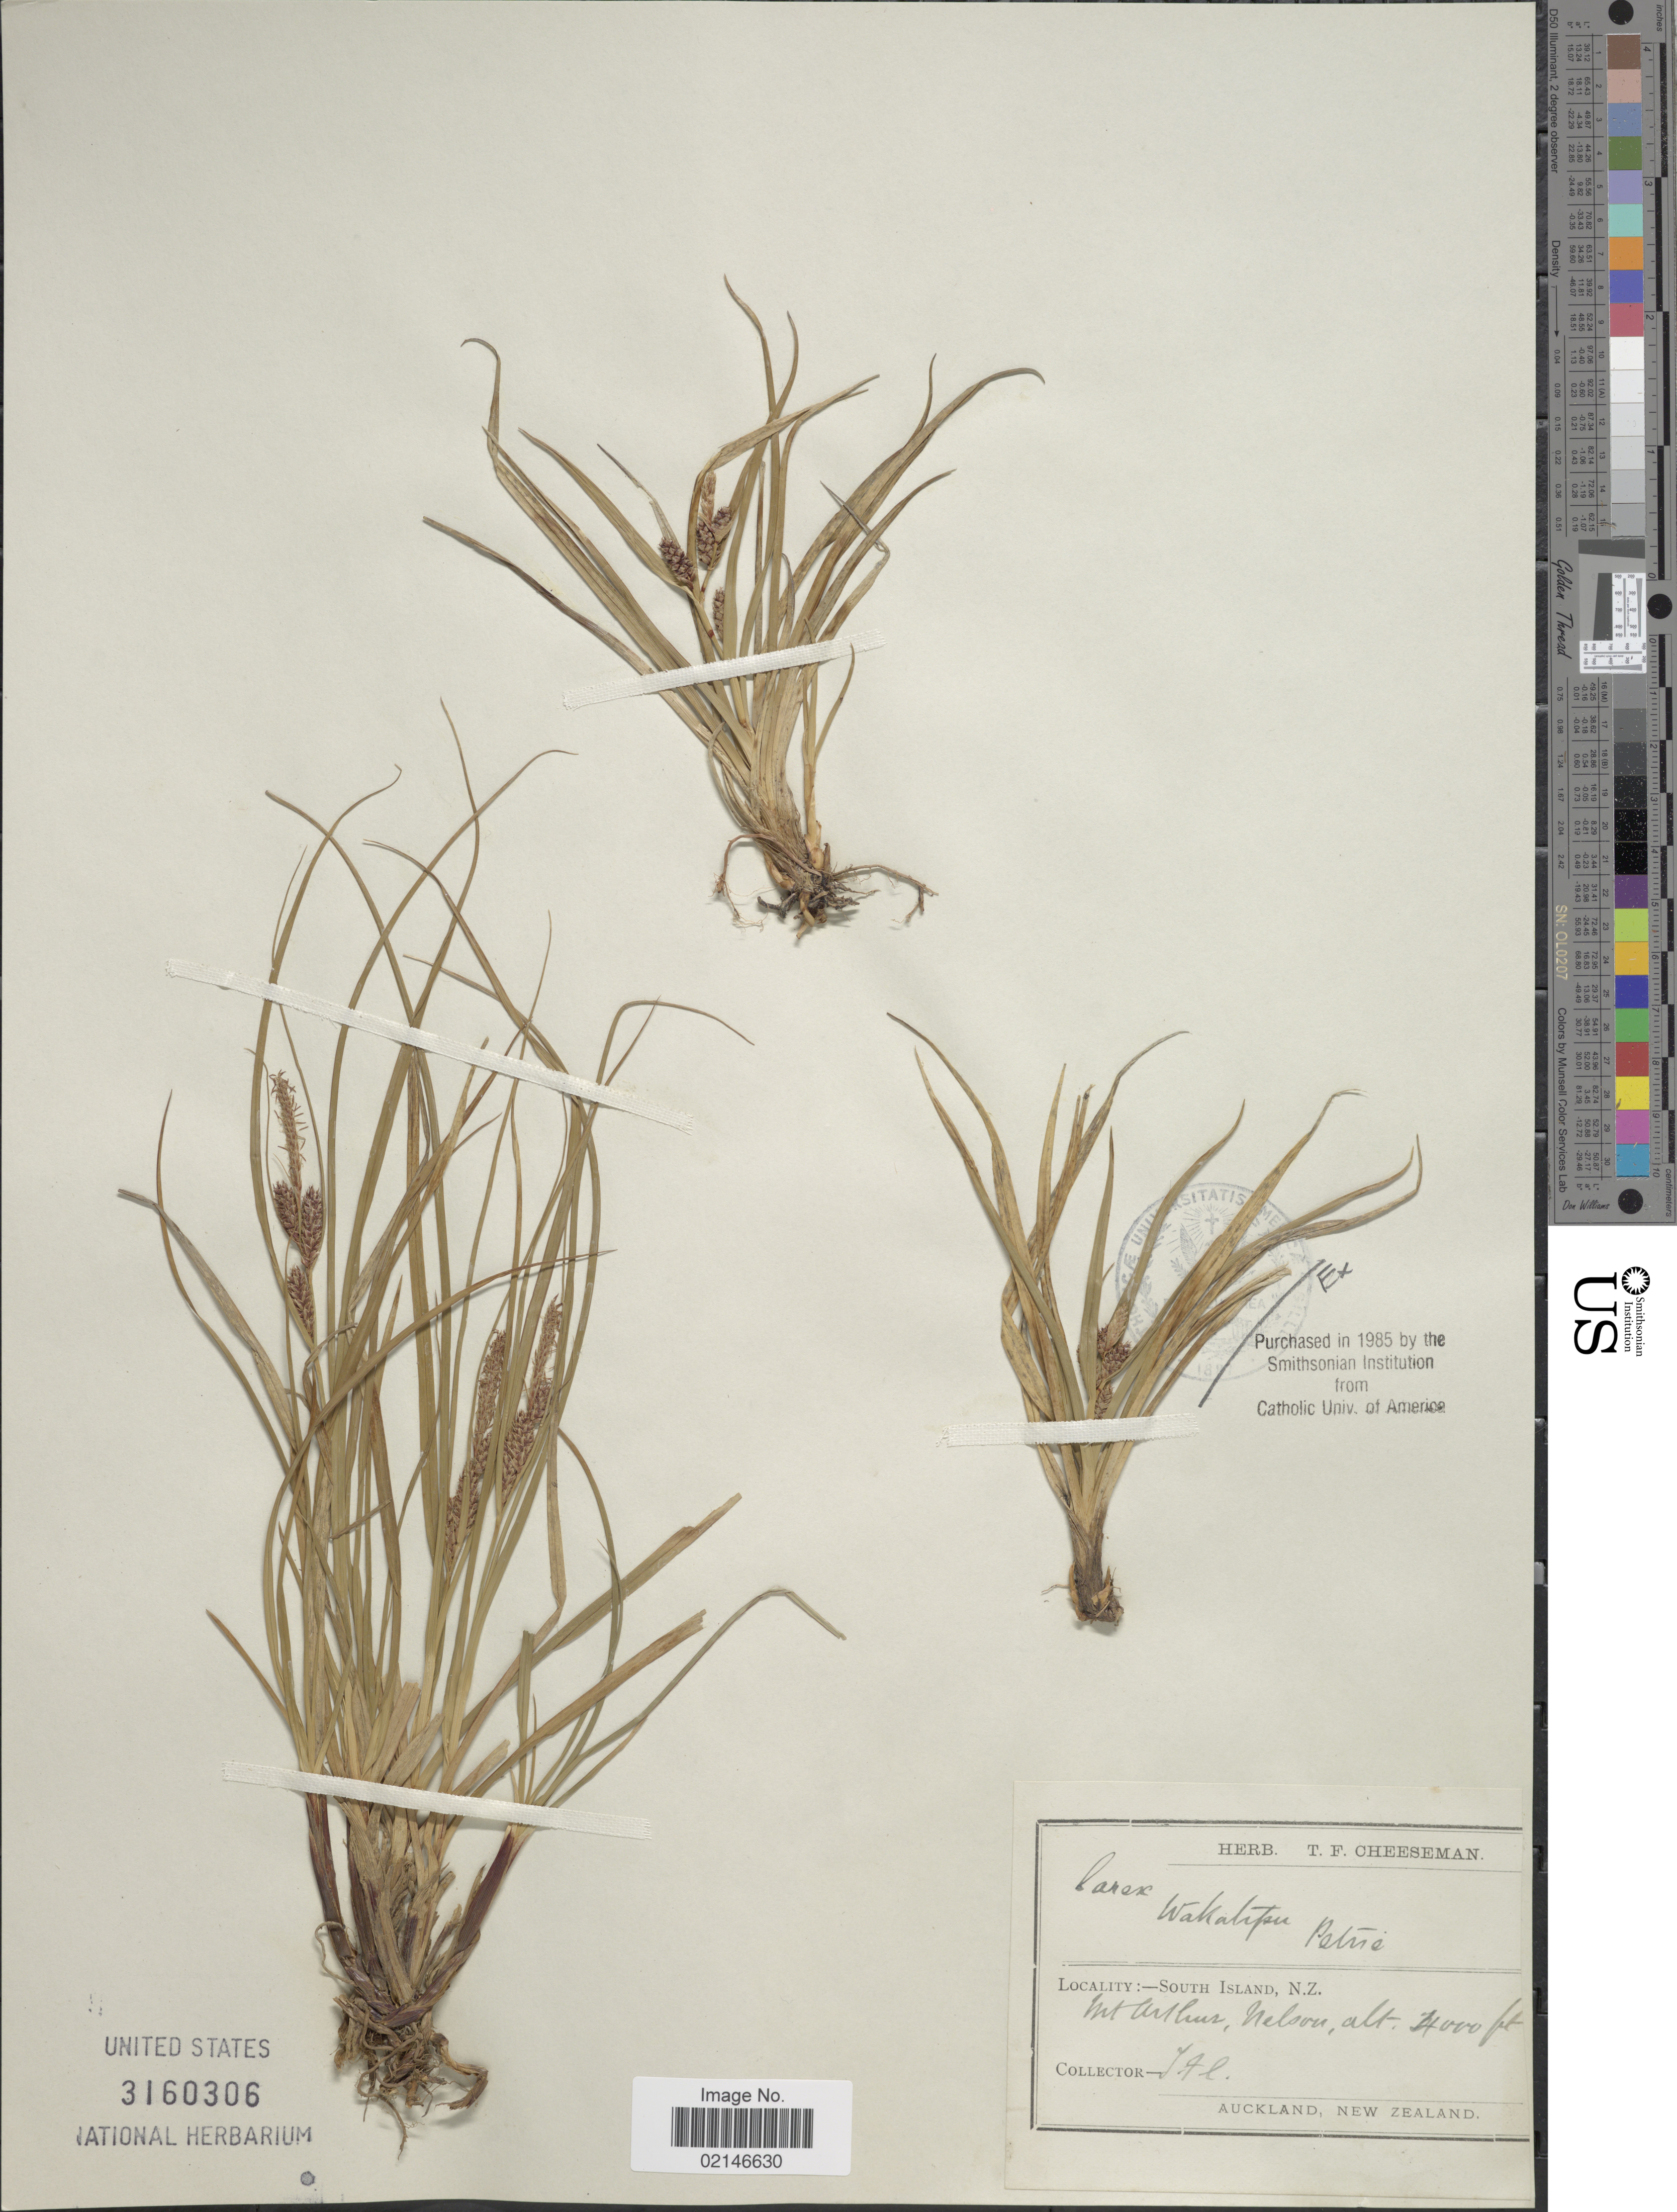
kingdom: Plantae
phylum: Tracheophyta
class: Liliopsida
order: Poales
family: Cyperaceae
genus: Carex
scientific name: Carex wakatipu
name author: Petrie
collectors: T. F. Cheeseman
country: New Zealand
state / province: Nelson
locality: South Island, Mt. Arthur, Nelson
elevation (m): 1219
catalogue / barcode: US 3160306